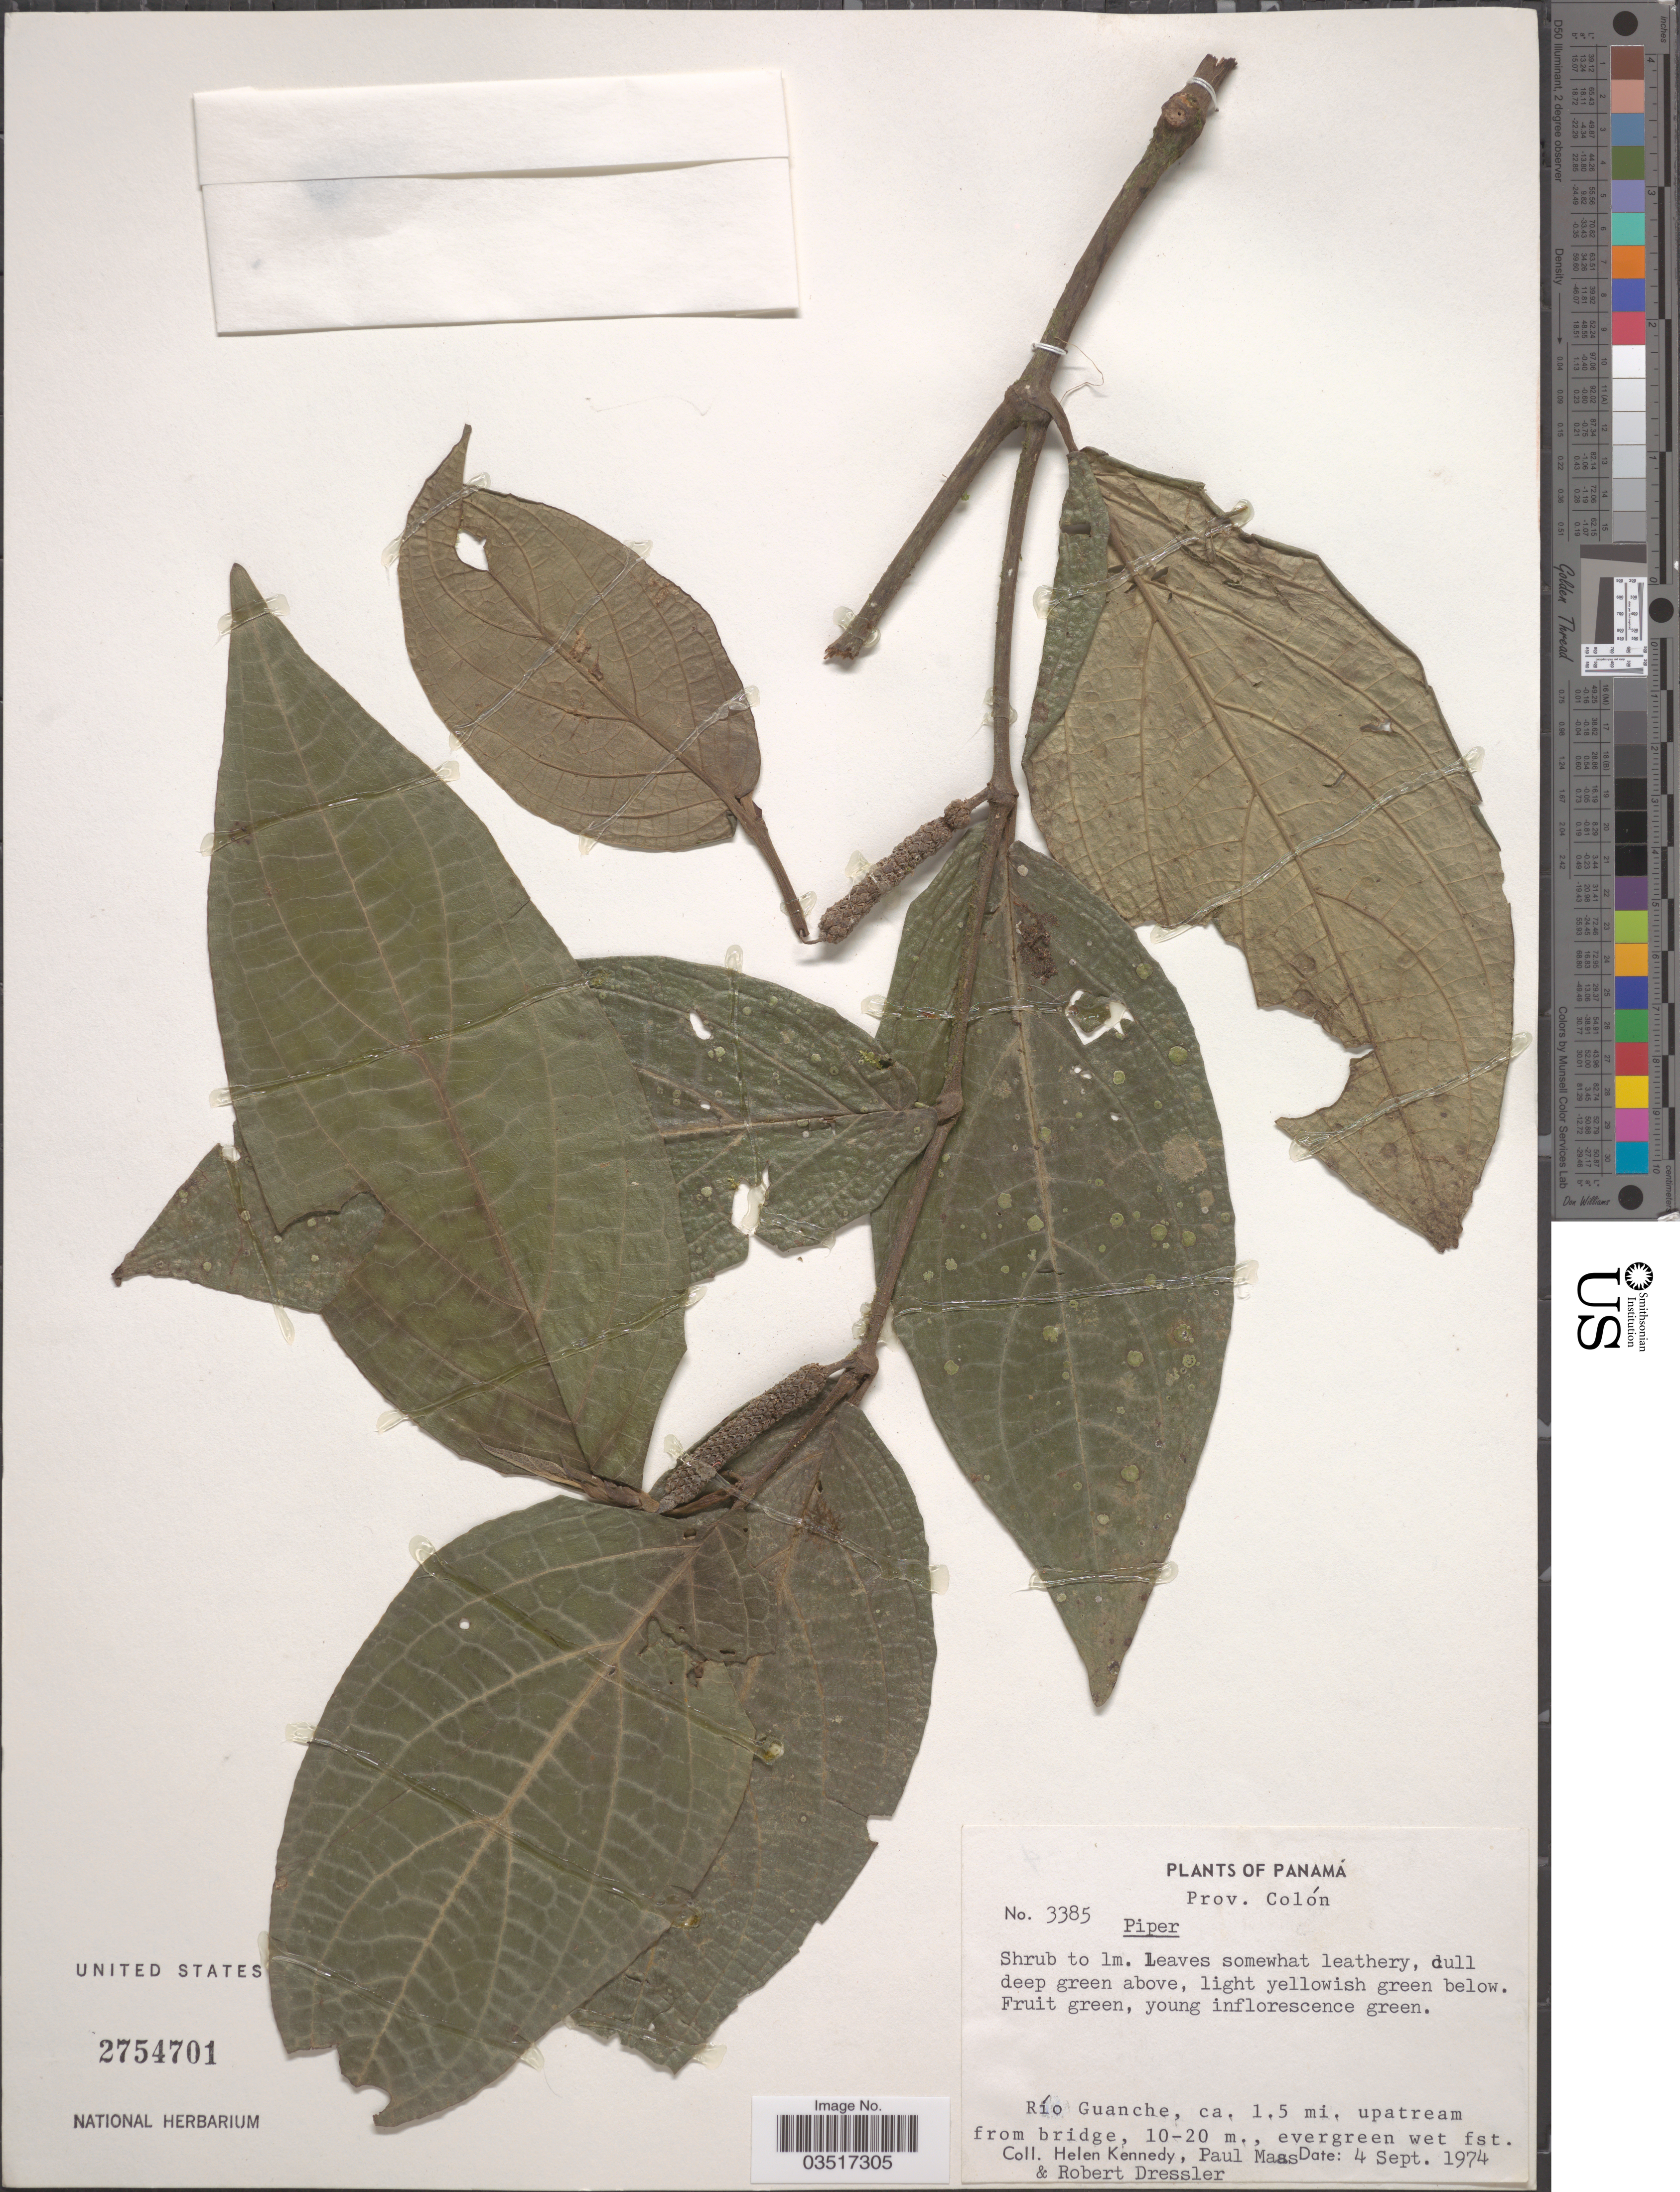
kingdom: Plantae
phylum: Tracheophyta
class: Magnoliopsida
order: Piperales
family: Piperaceae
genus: Piper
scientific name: Piper sp.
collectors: H. Kennedy, P. Maas & R. Dressler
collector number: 3385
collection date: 1974-09-04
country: Panama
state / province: Colón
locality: Río Guanche, ca. 1.5 mi. upatream from bridge.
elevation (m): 10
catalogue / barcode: US 2754701